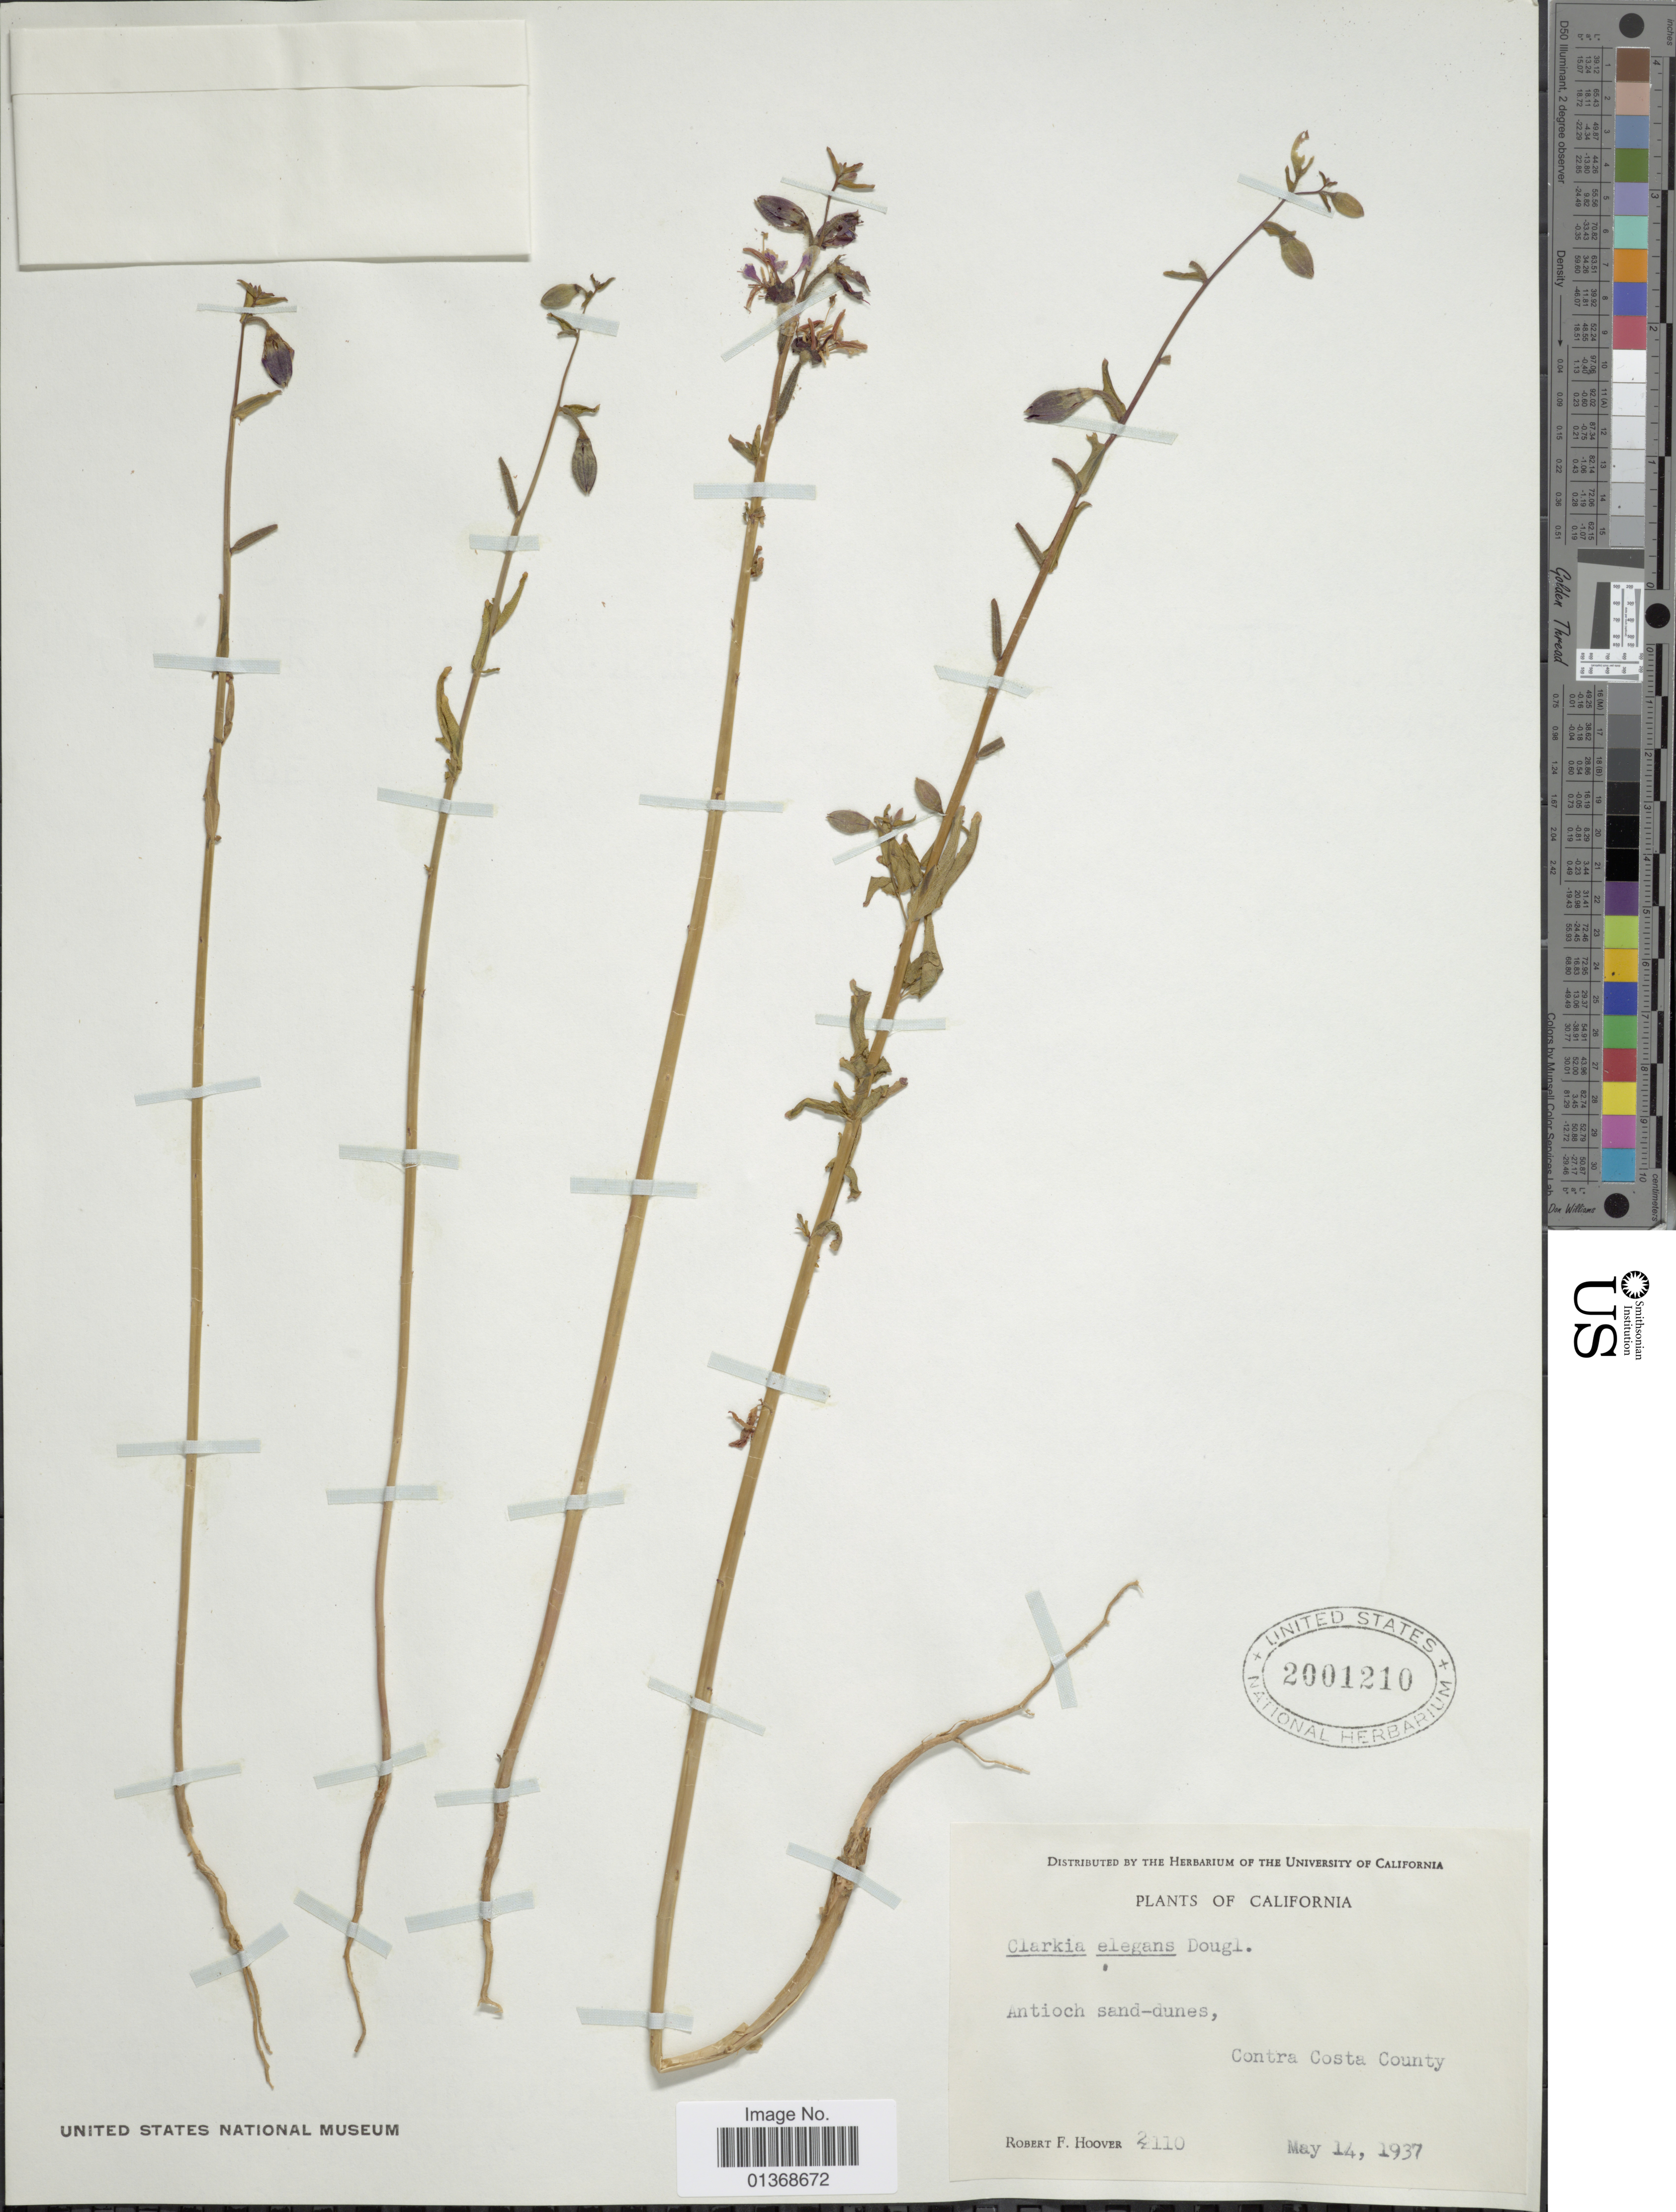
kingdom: Plantae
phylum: Tracheophyta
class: Magnoliopsida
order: Myrtales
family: Onagraceae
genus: Clarkia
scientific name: Clarkia unguiculata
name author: Lindl.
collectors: R. F. Hoover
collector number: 2110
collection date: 1937-05-14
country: United States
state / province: California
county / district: Contra Costa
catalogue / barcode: US 2001210